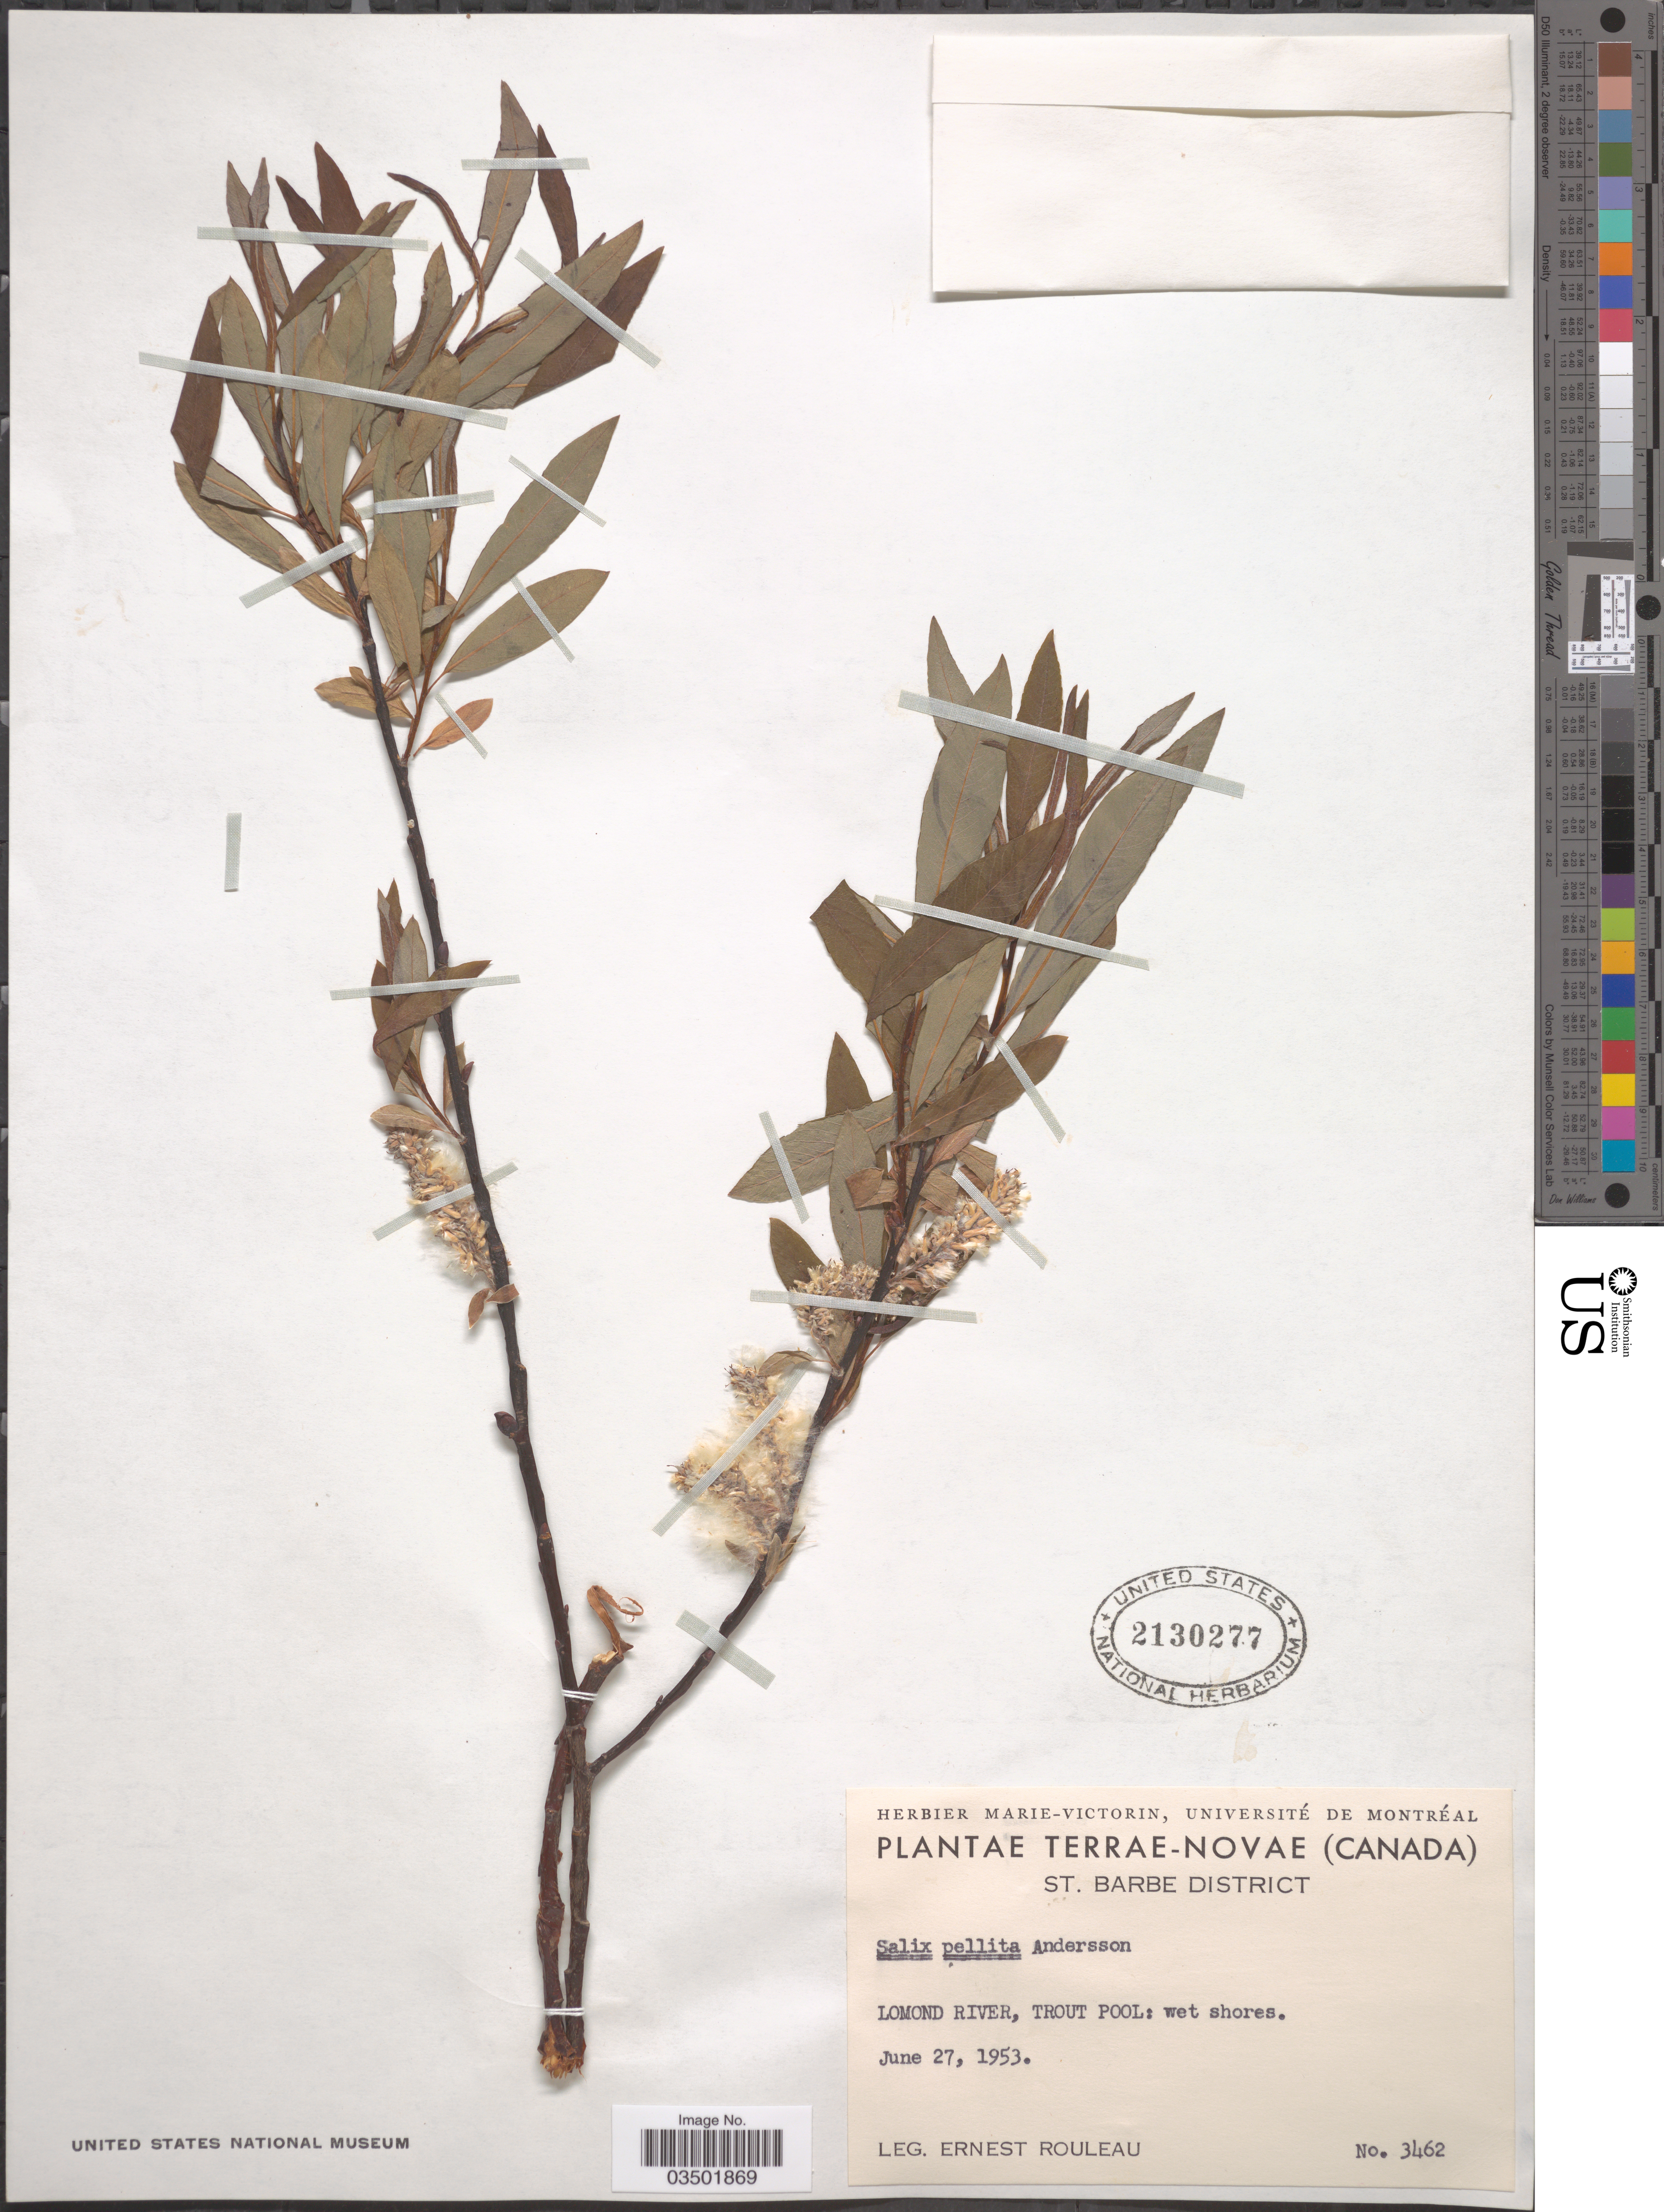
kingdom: Plantae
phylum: Tracheophyta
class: Magnoliopsida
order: Malpighiales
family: Salicaceae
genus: Salix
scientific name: Salix pellita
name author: (Andersson) Bebb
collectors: E. Rouleau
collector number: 3462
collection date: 1953-06-27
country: Canada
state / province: Newfoundland and Labrador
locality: Terrae-Novae, St. Barbe District. Lomond River, Trout Pool: wet shores.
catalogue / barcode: US 2130277